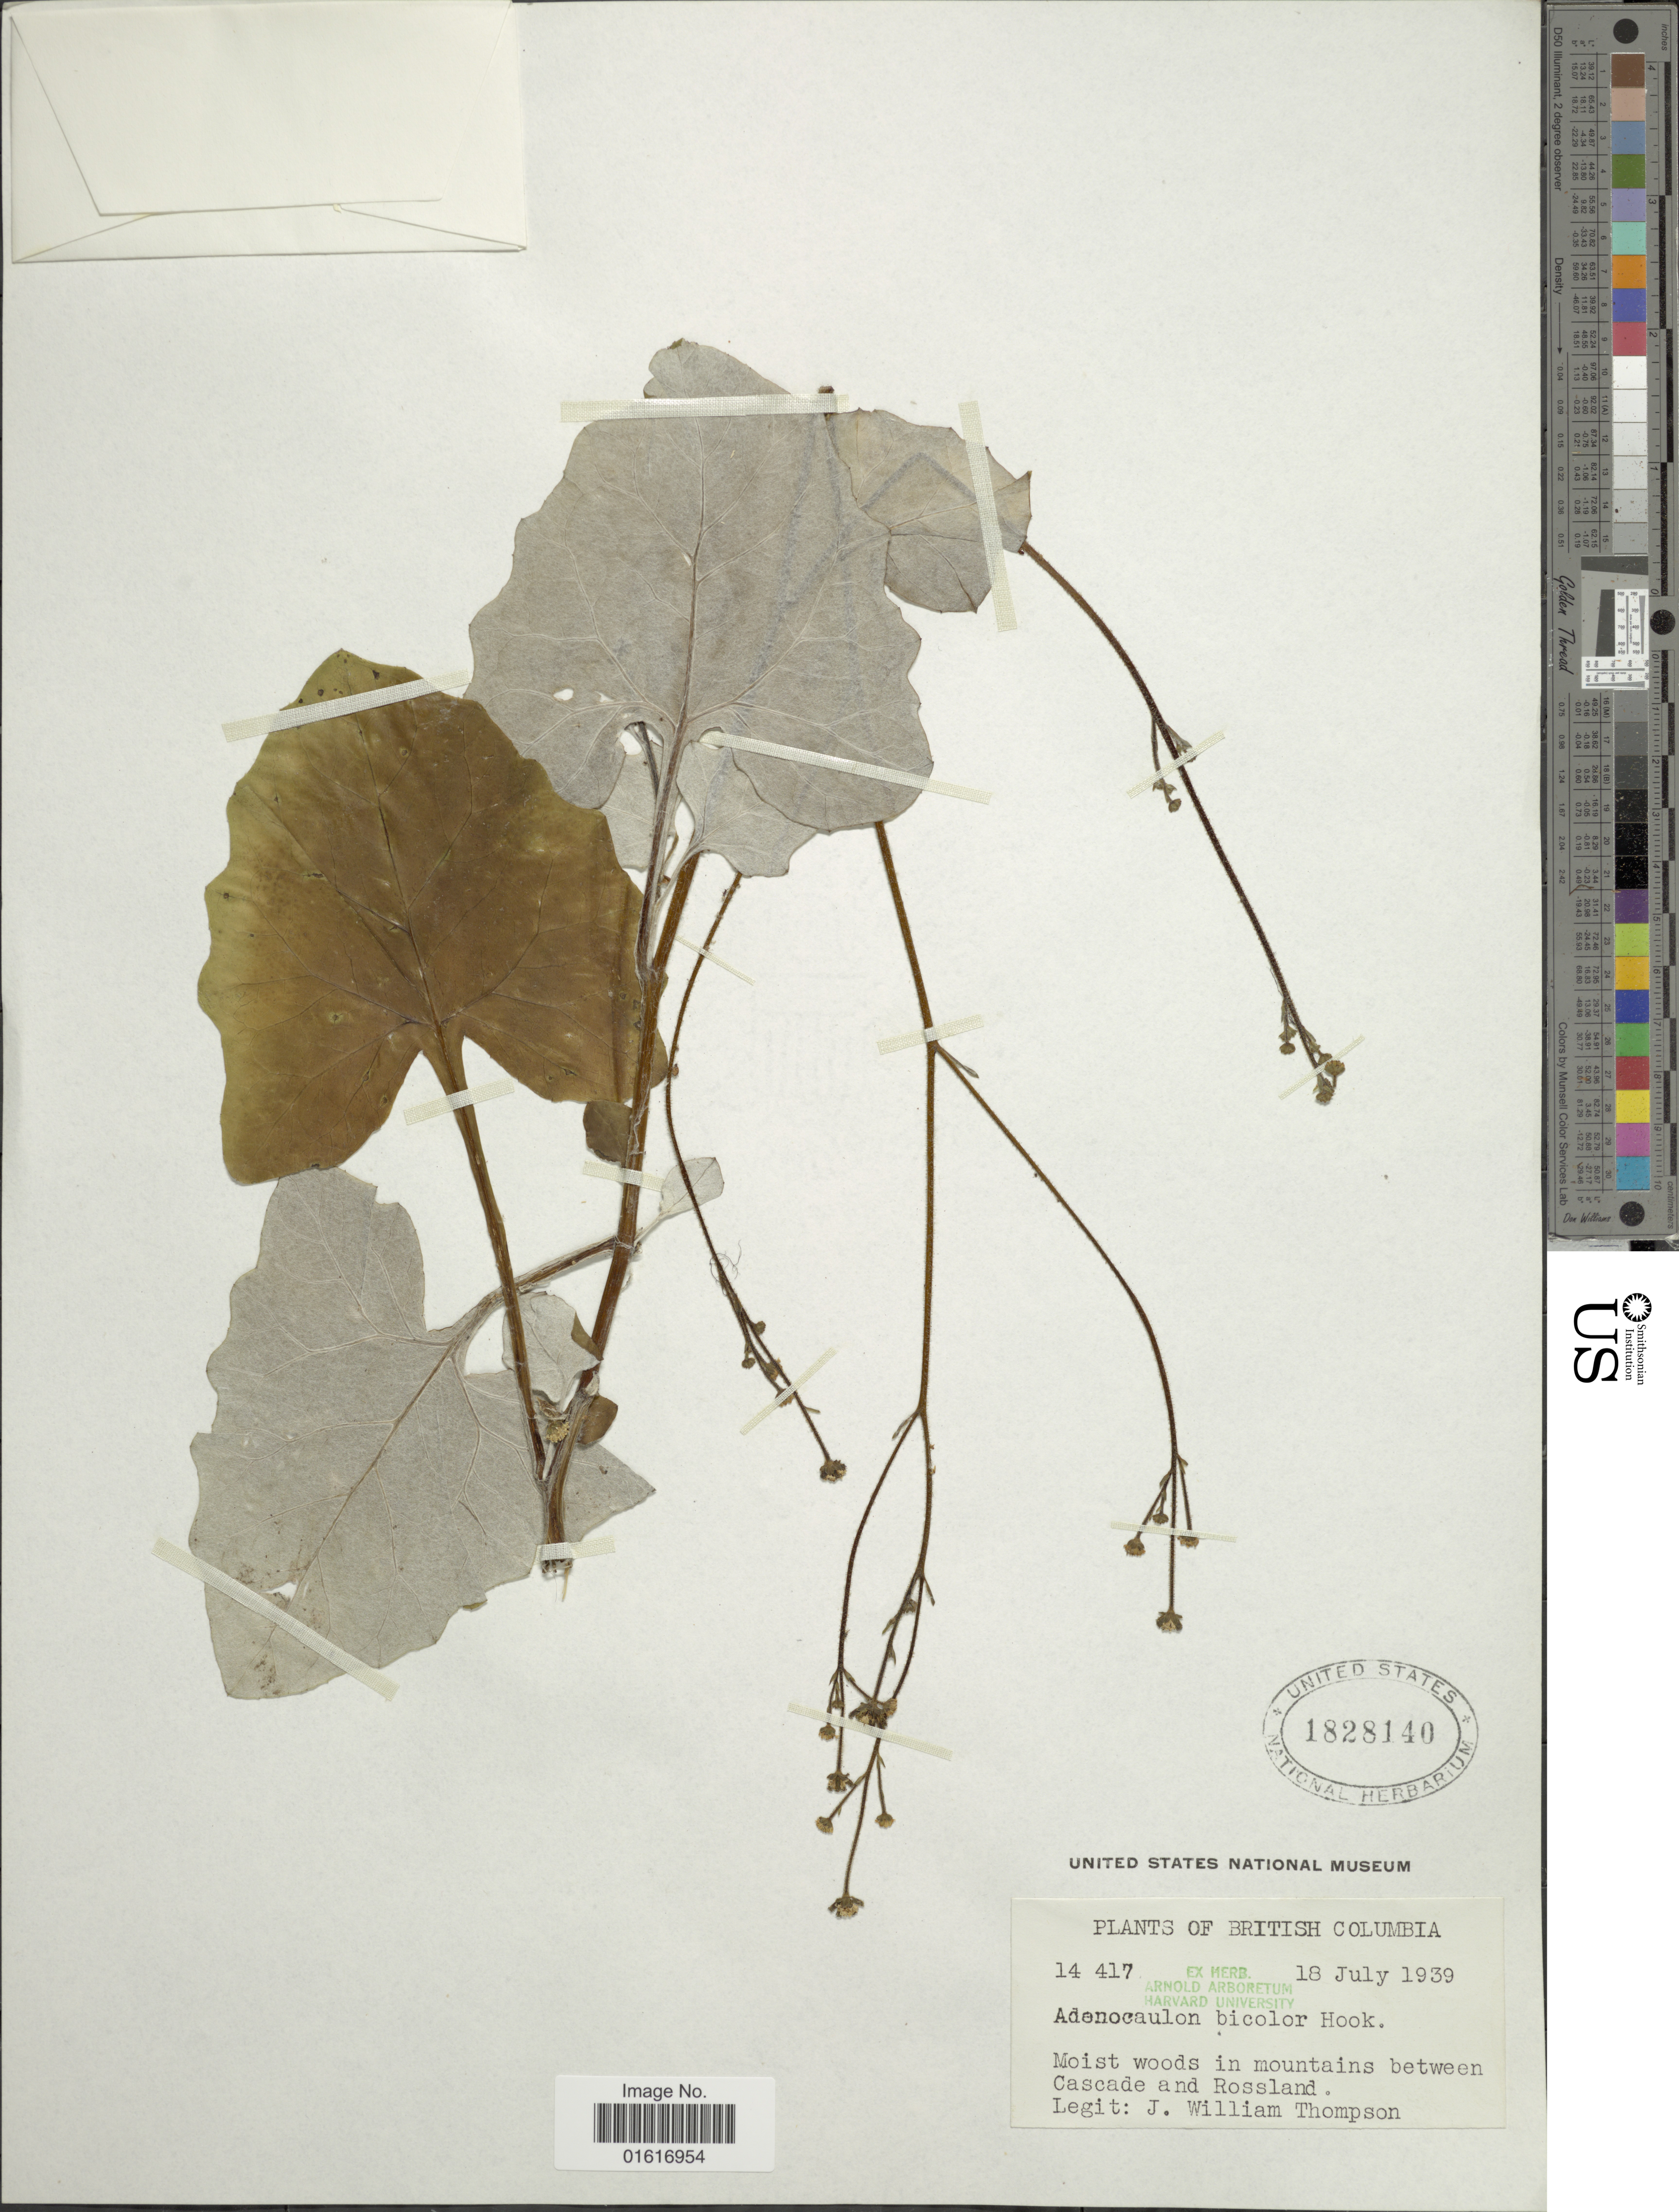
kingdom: Plantae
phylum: Tracheophyta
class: Magnoliopsida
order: Asterales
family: Asteraceae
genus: Adenocaulon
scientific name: Adenocaulon bicolor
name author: Hook.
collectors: J. W. Thompson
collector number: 14417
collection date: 1939-07-18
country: Canada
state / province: British Columbia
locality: Moist woods in mountains between Cascade and Rossland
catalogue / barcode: US 1828140